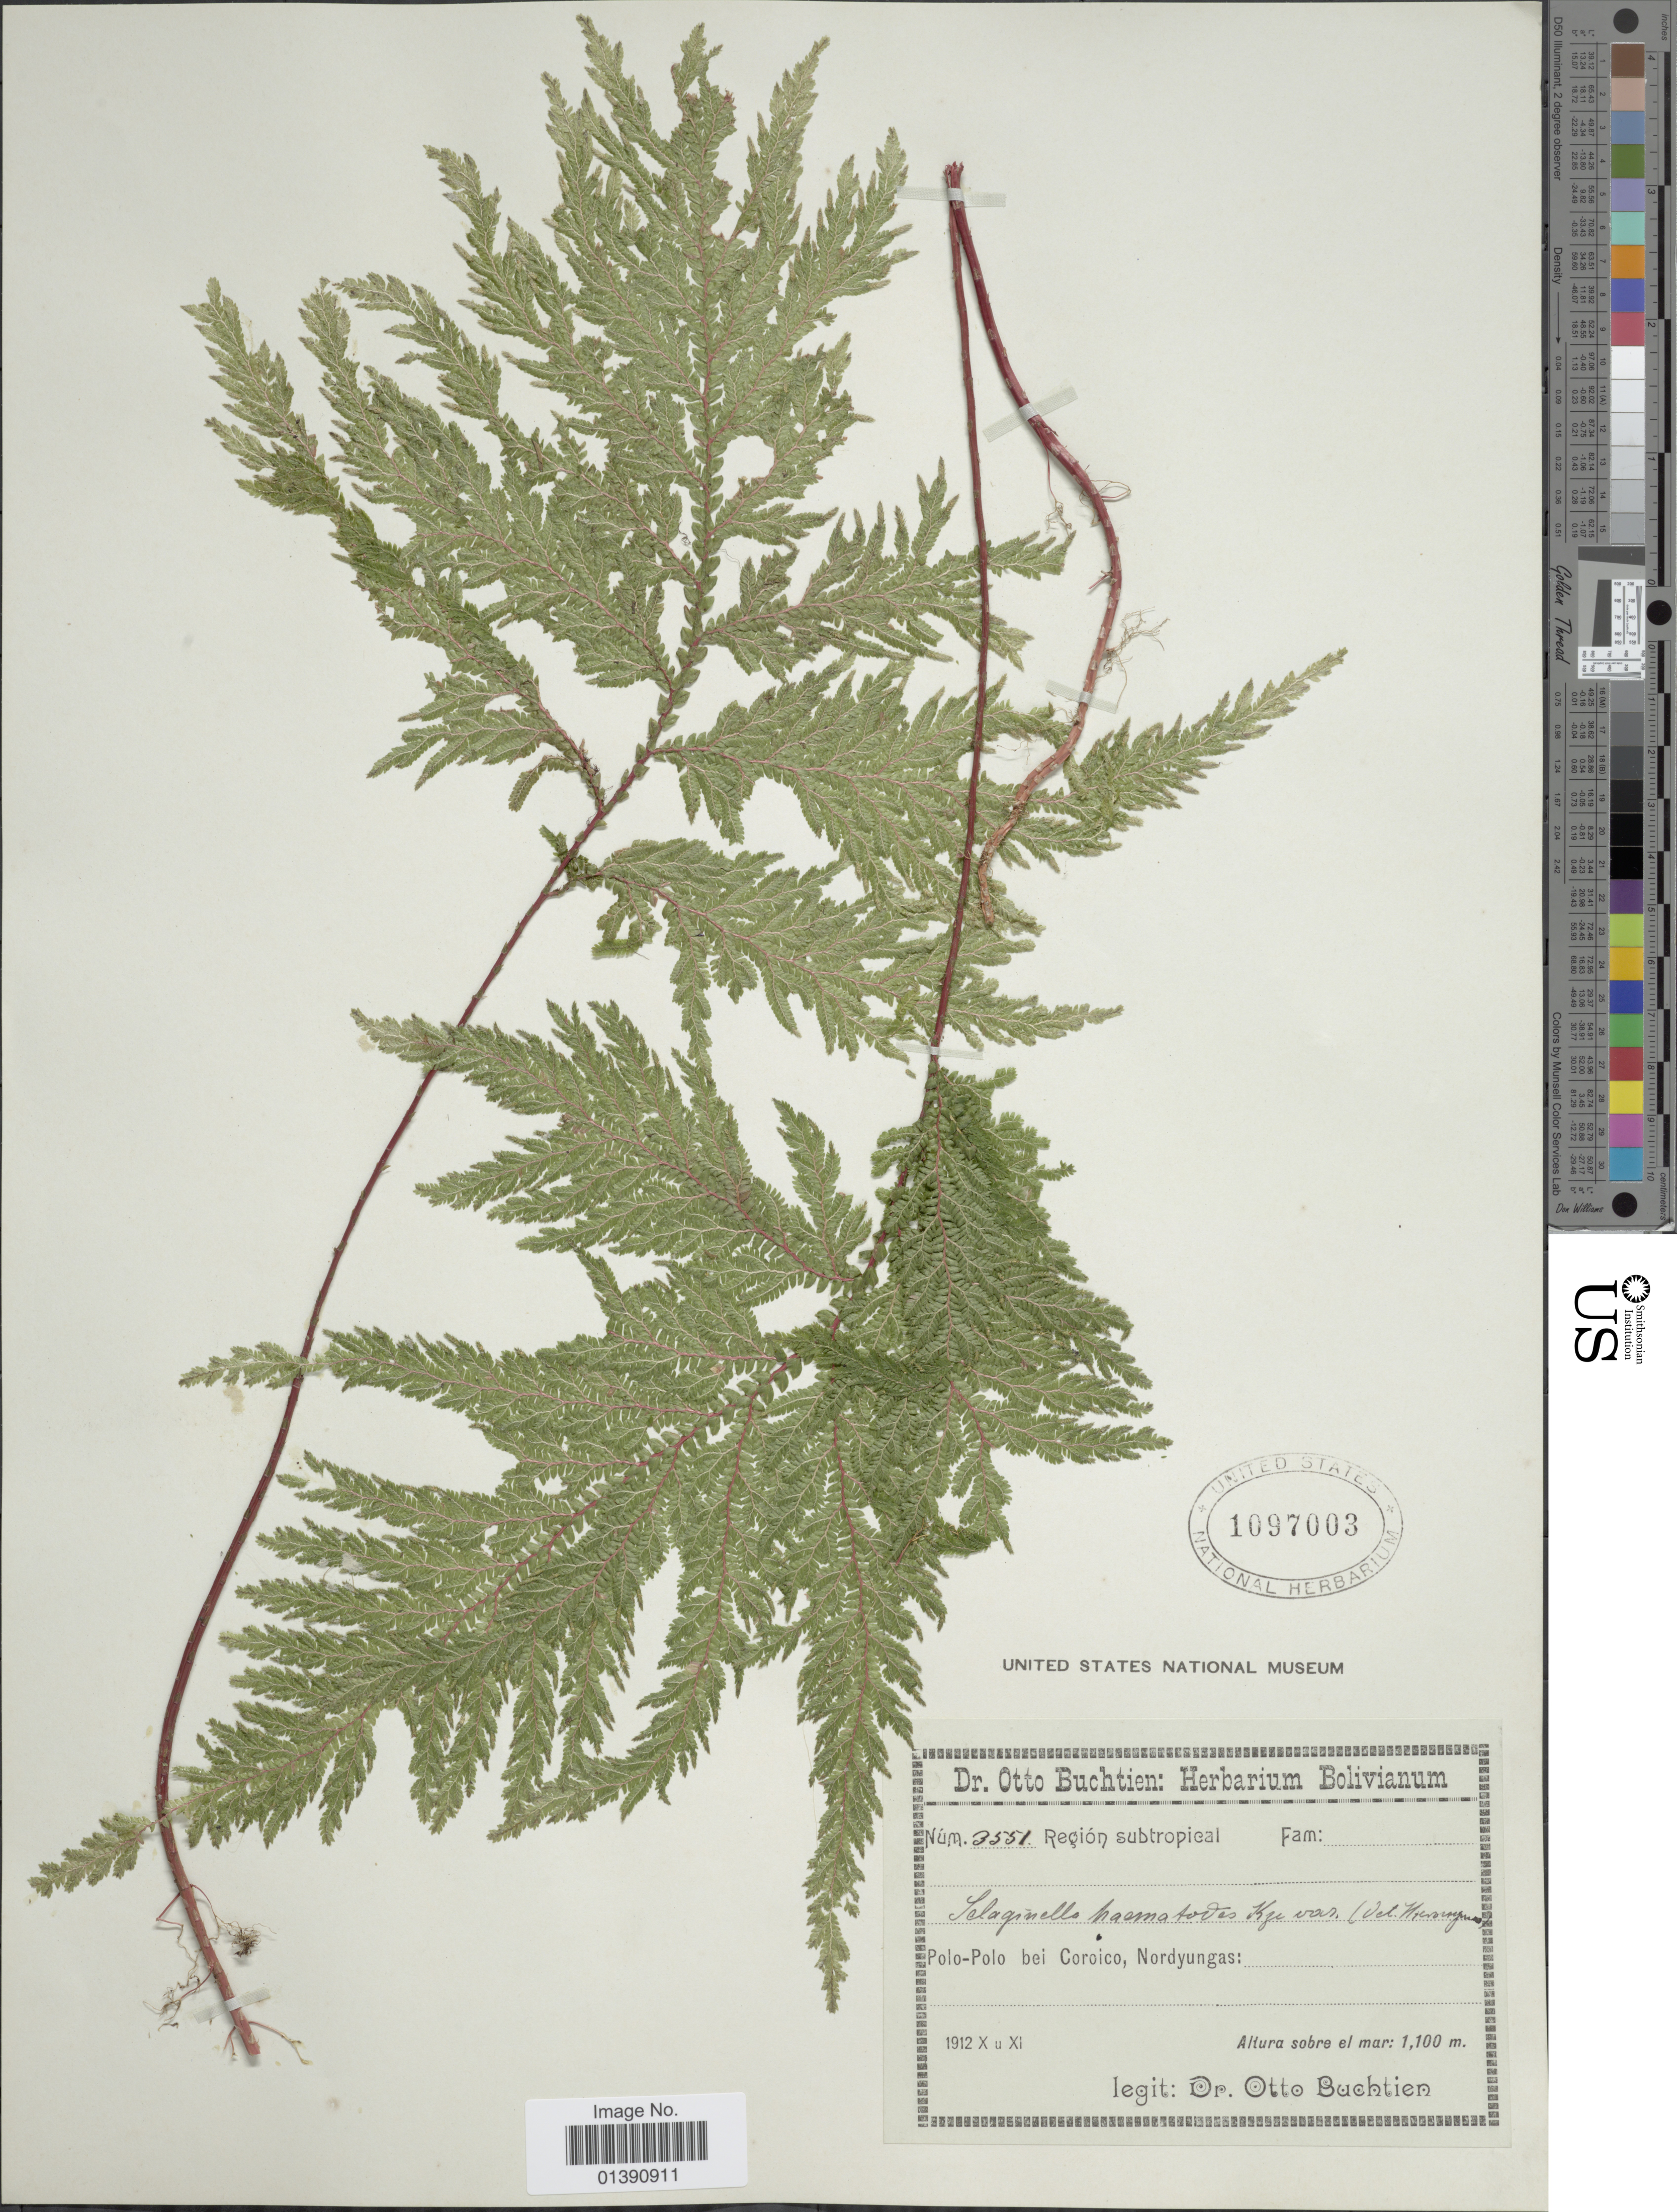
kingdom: Plantae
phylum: Tracheophyta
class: Lycopodiopsida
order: Selaginellales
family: Selaginellaceae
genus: Selaginella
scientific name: Selaginella haematodes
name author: (Kunze) Spring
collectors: O. Buchtien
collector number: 3551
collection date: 1912-10/1912-11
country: Bolivia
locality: Polo-Polo bei Coroico, Nordyungas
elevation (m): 1100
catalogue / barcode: US 1097003